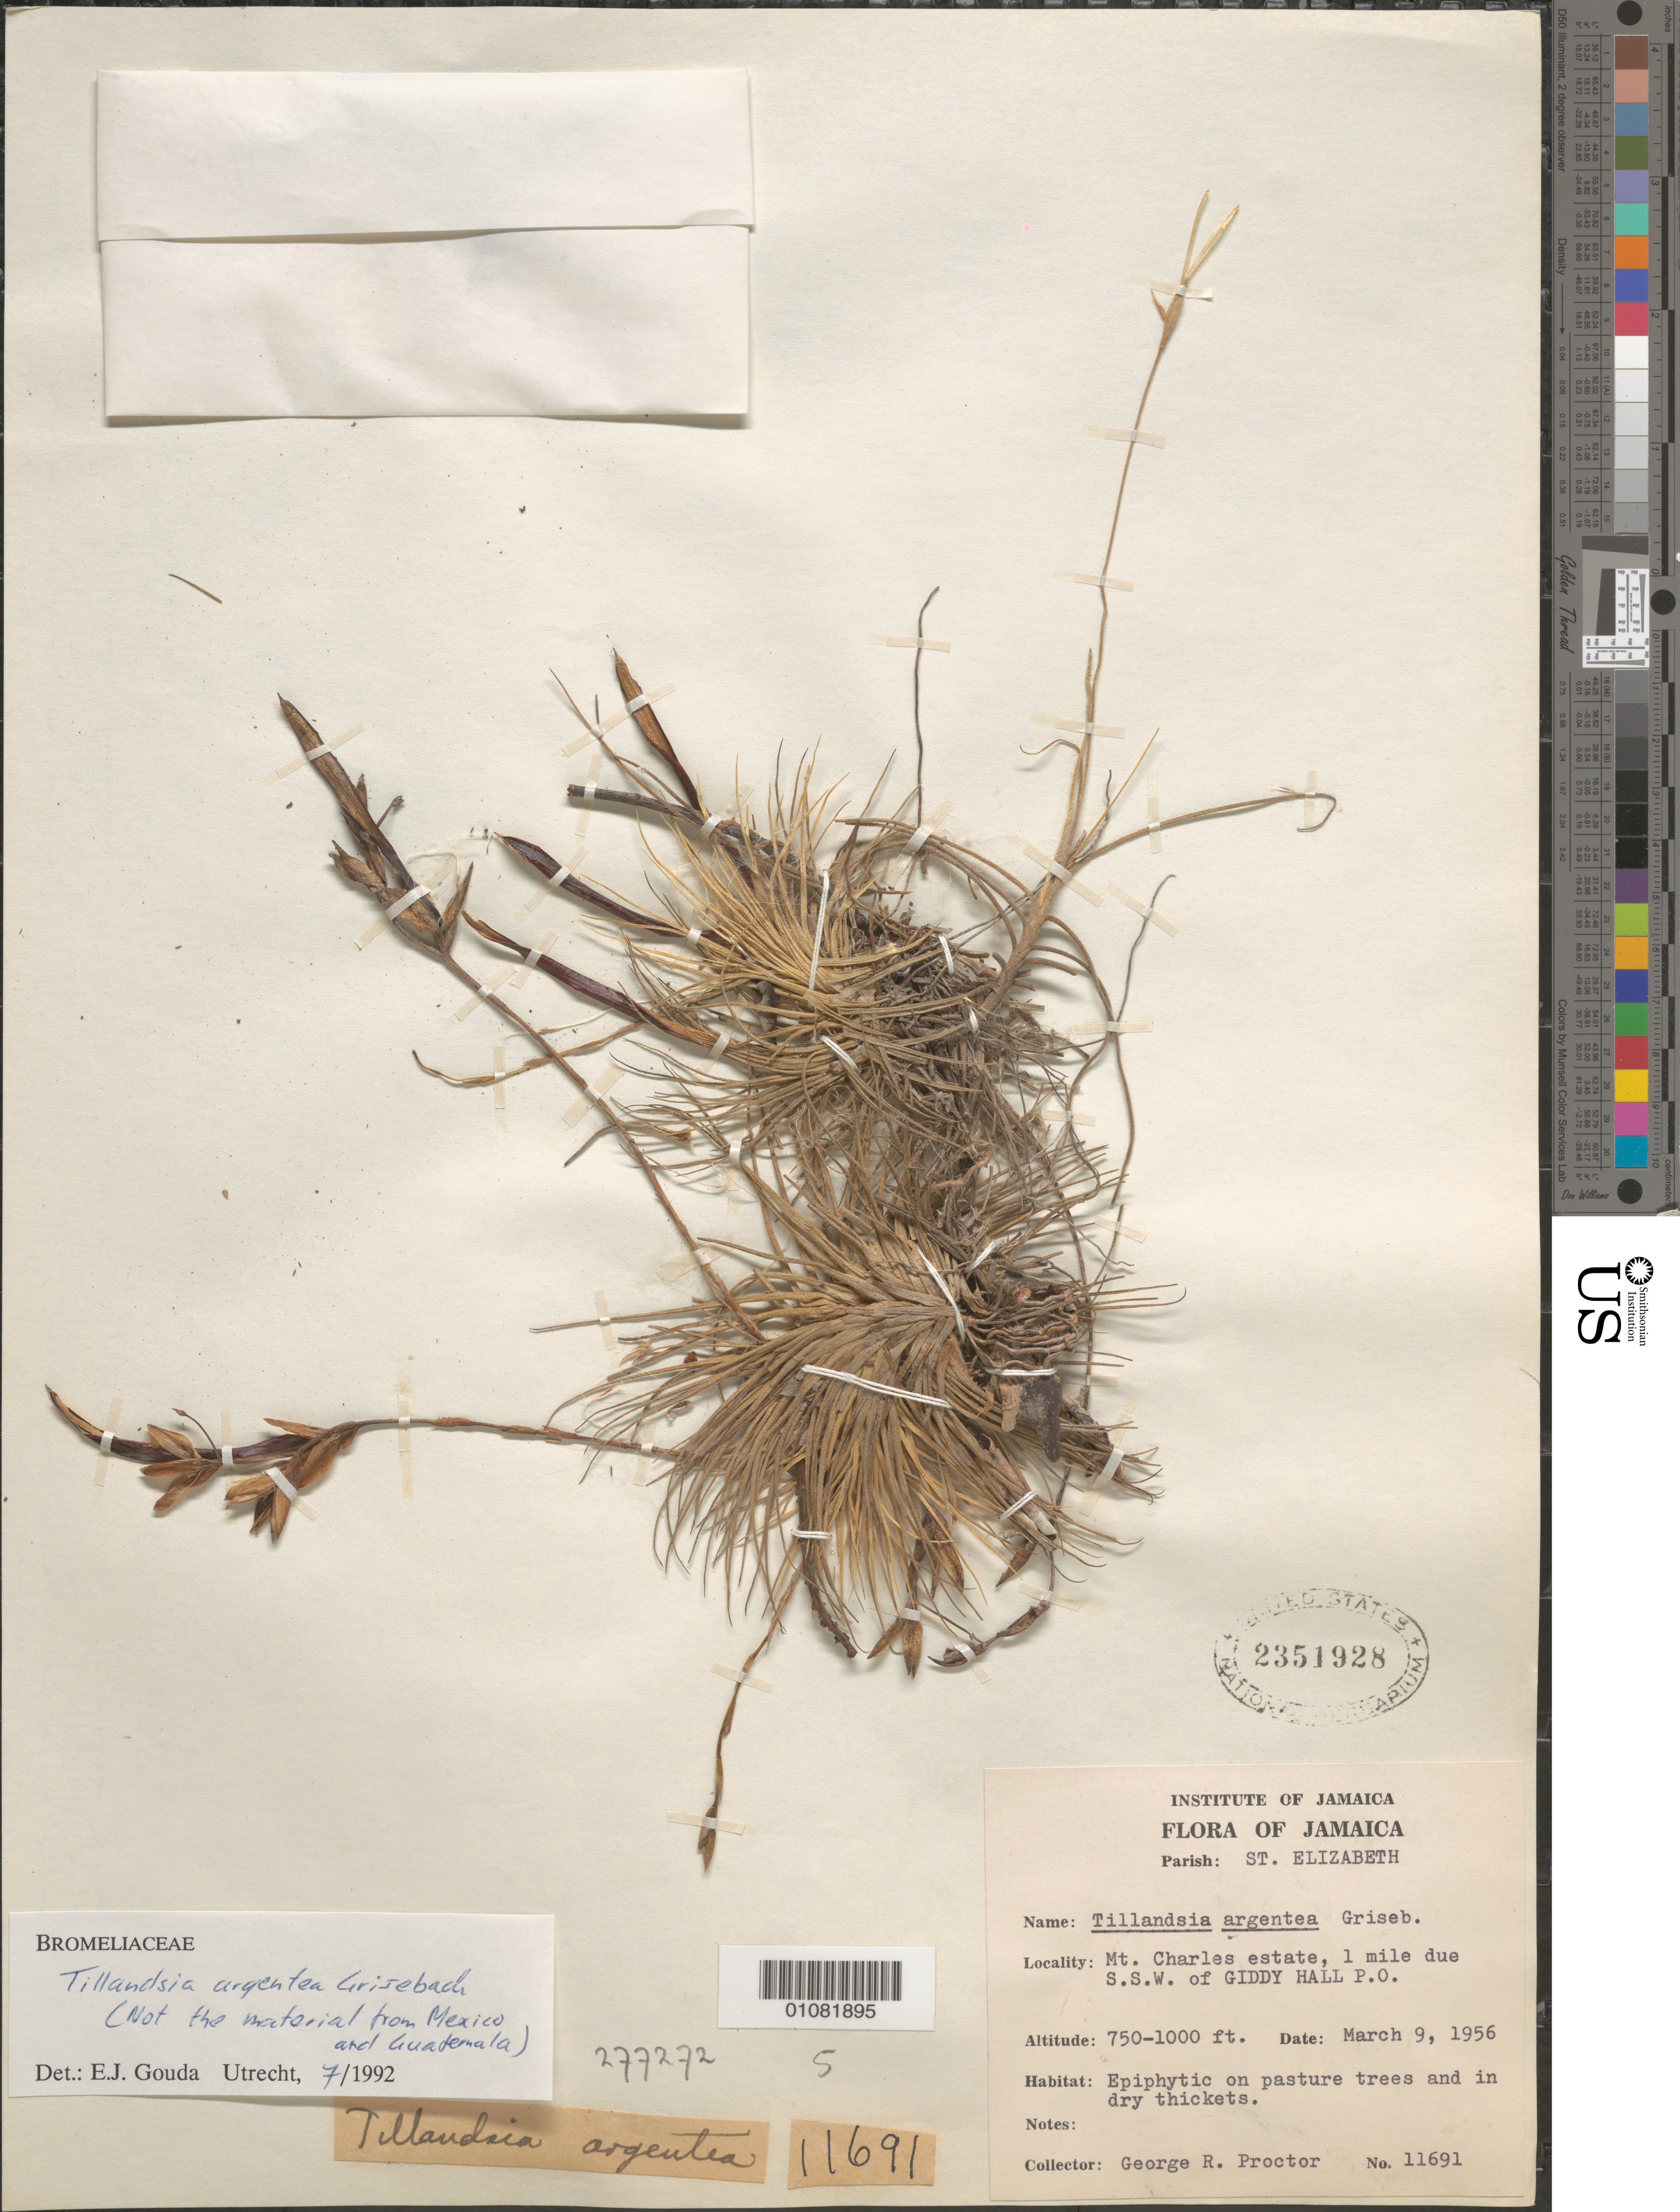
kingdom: Plantae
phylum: Tracheophyta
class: Liliopsida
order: Poales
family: Bromeliaceae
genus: Tillandsia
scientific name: Tillandsia argentea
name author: Griseb.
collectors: G. R. Proctor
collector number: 11691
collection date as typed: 09 Mar 1956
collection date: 1956-03-09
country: Jamaica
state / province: Saint Elizabeth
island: Jamaica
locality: Mt. Charles estate, 1 mile due SSW of Giddy Hall P.O.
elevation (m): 229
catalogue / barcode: US 2351928